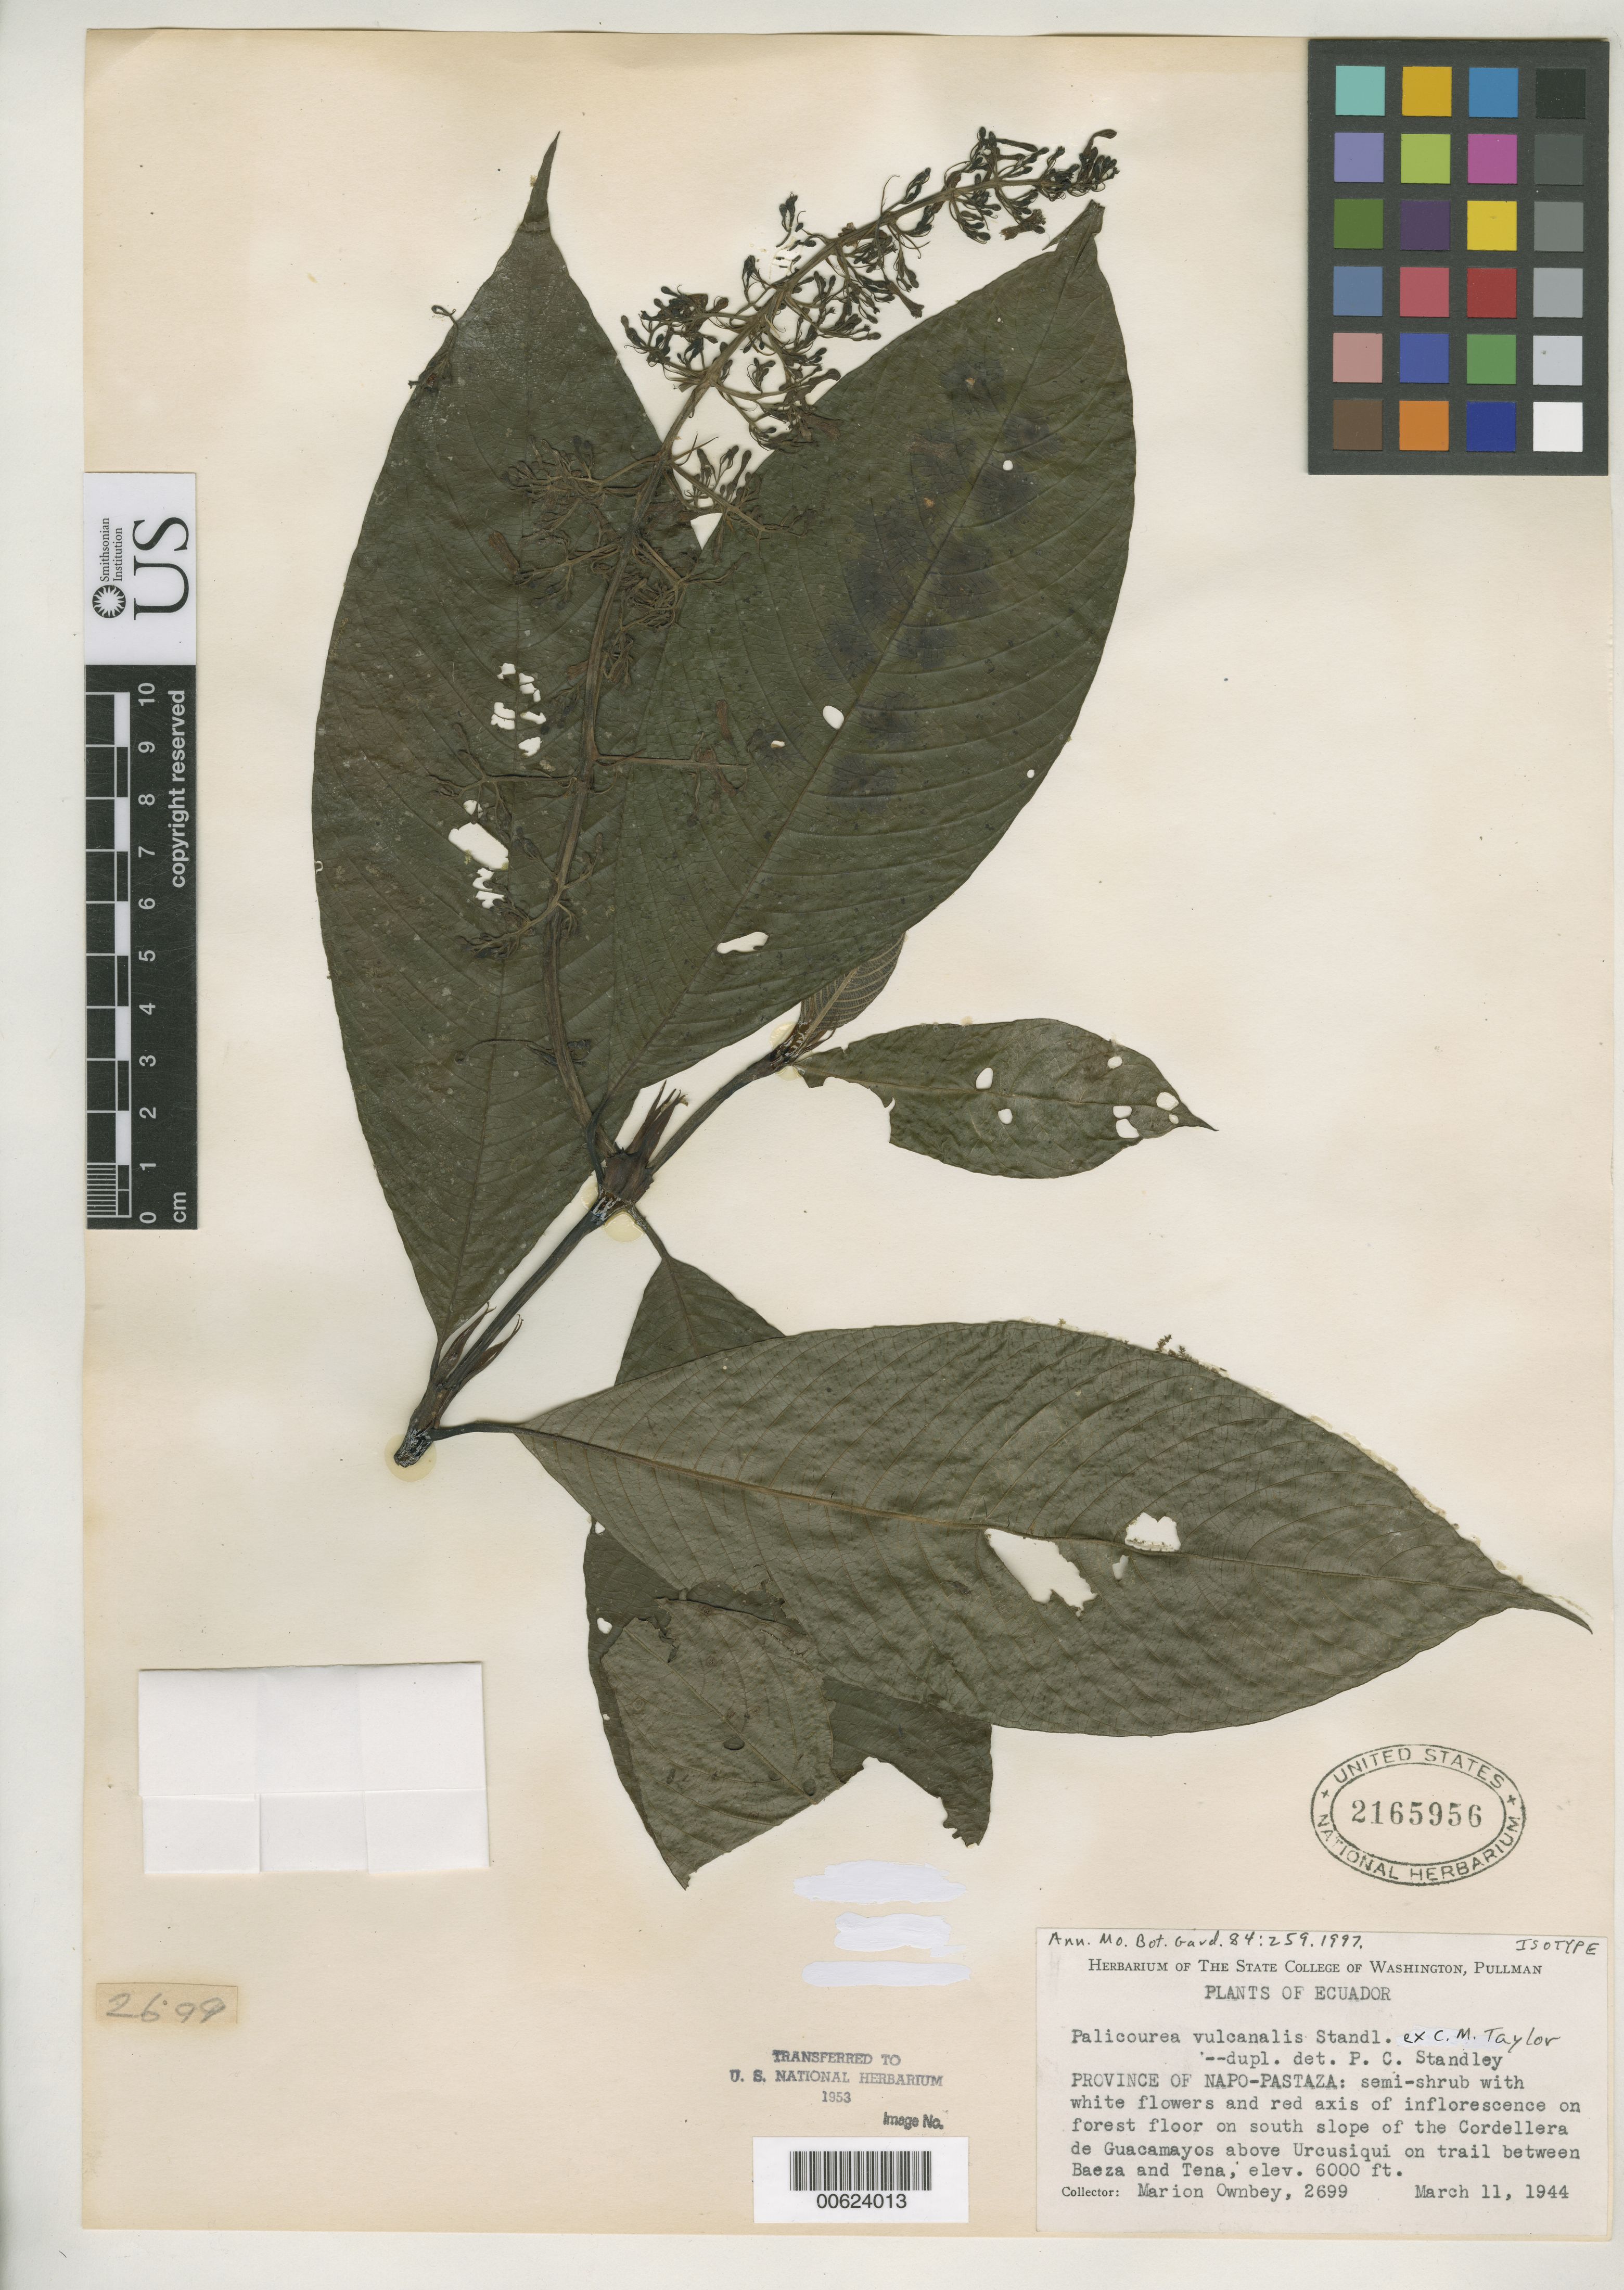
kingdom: Plantae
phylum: Tracheophyta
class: Magnoliopsida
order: Gentianales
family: Rubiaceae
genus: Palicourea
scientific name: Palicourea vulcanalis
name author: Standl. ex C.M. Taylor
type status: Isotype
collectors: F. M. Ownbey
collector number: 2699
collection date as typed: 11 Mar 1944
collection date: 1944-03-11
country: Ecuador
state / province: Napo / Pastaza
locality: S slope of Cordillera de Guacamayos above Urcusiqui on Trail between Baeza & Tena.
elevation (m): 1829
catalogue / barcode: US 2165956